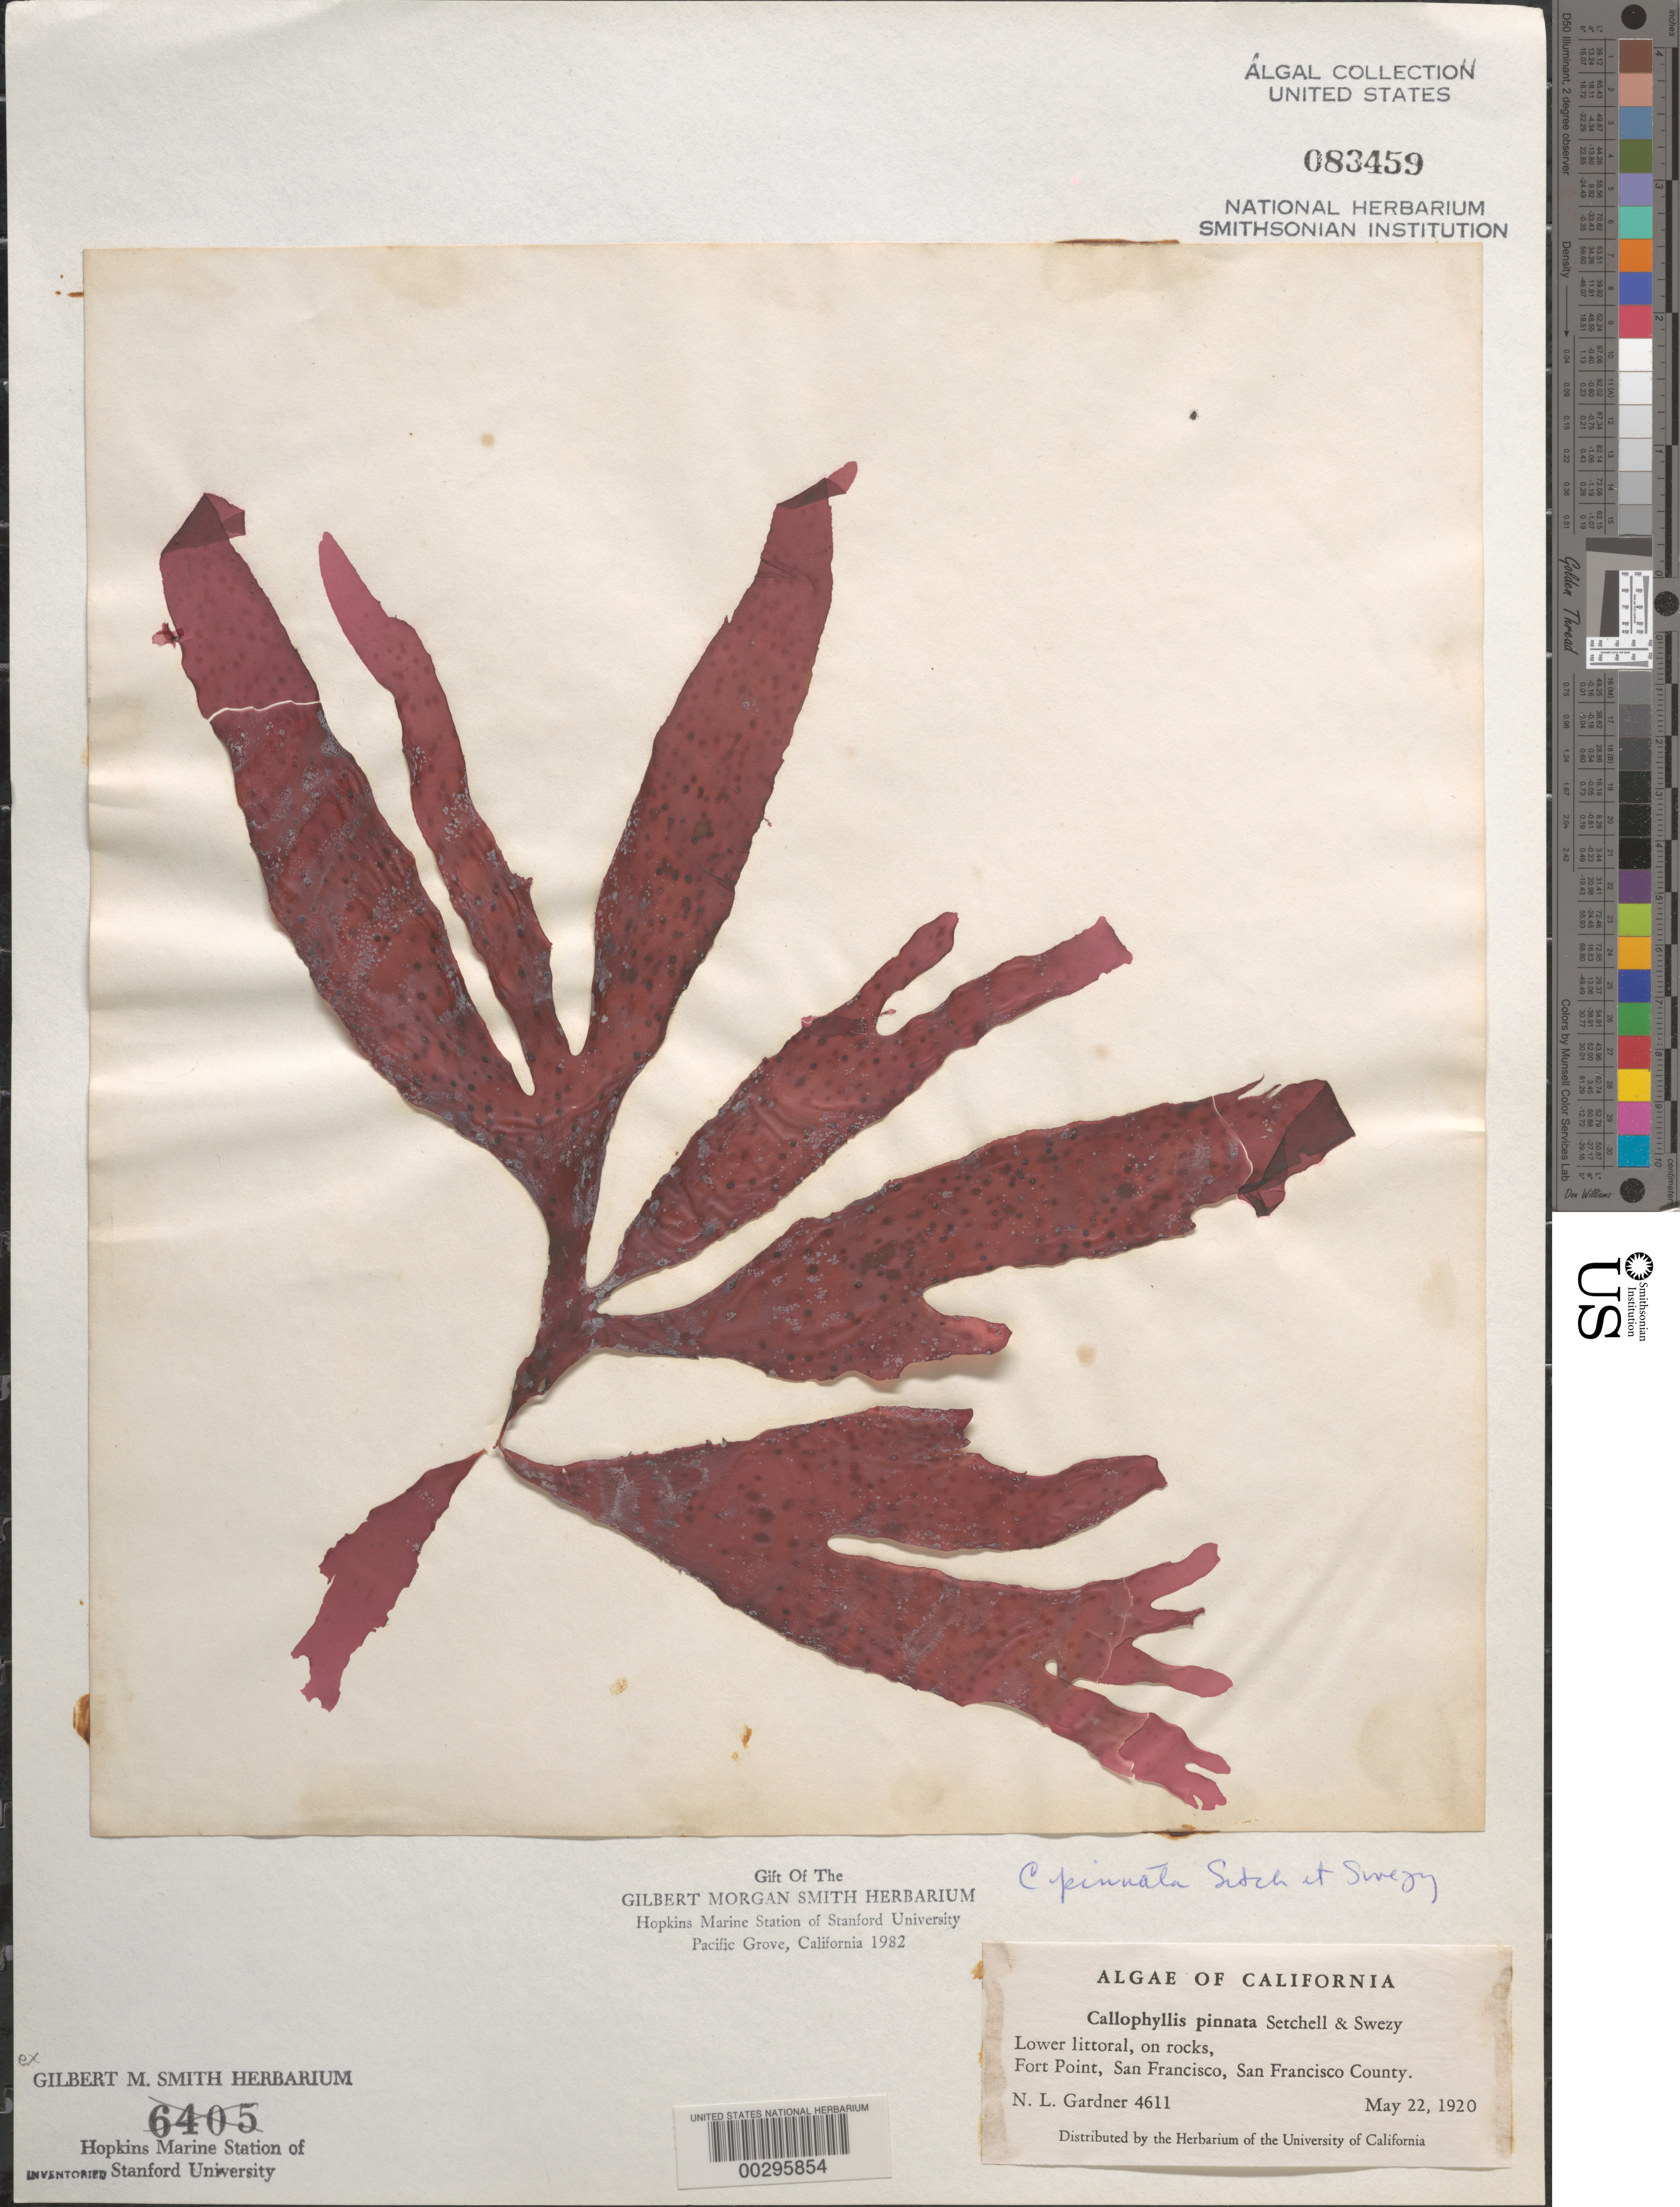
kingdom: Plantae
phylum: Rhodophyta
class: Florideophyceae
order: Gigartinales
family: Kallymeniaceae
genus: Callophyllis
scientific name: Callophyllis pinnata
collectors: N. Gardner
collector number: NLG 4611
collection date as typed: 22 May 1920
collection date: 1920-05-22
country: United States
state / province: California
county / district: San Francisco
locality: San Francisco, Fort Point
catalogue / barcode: US 83459